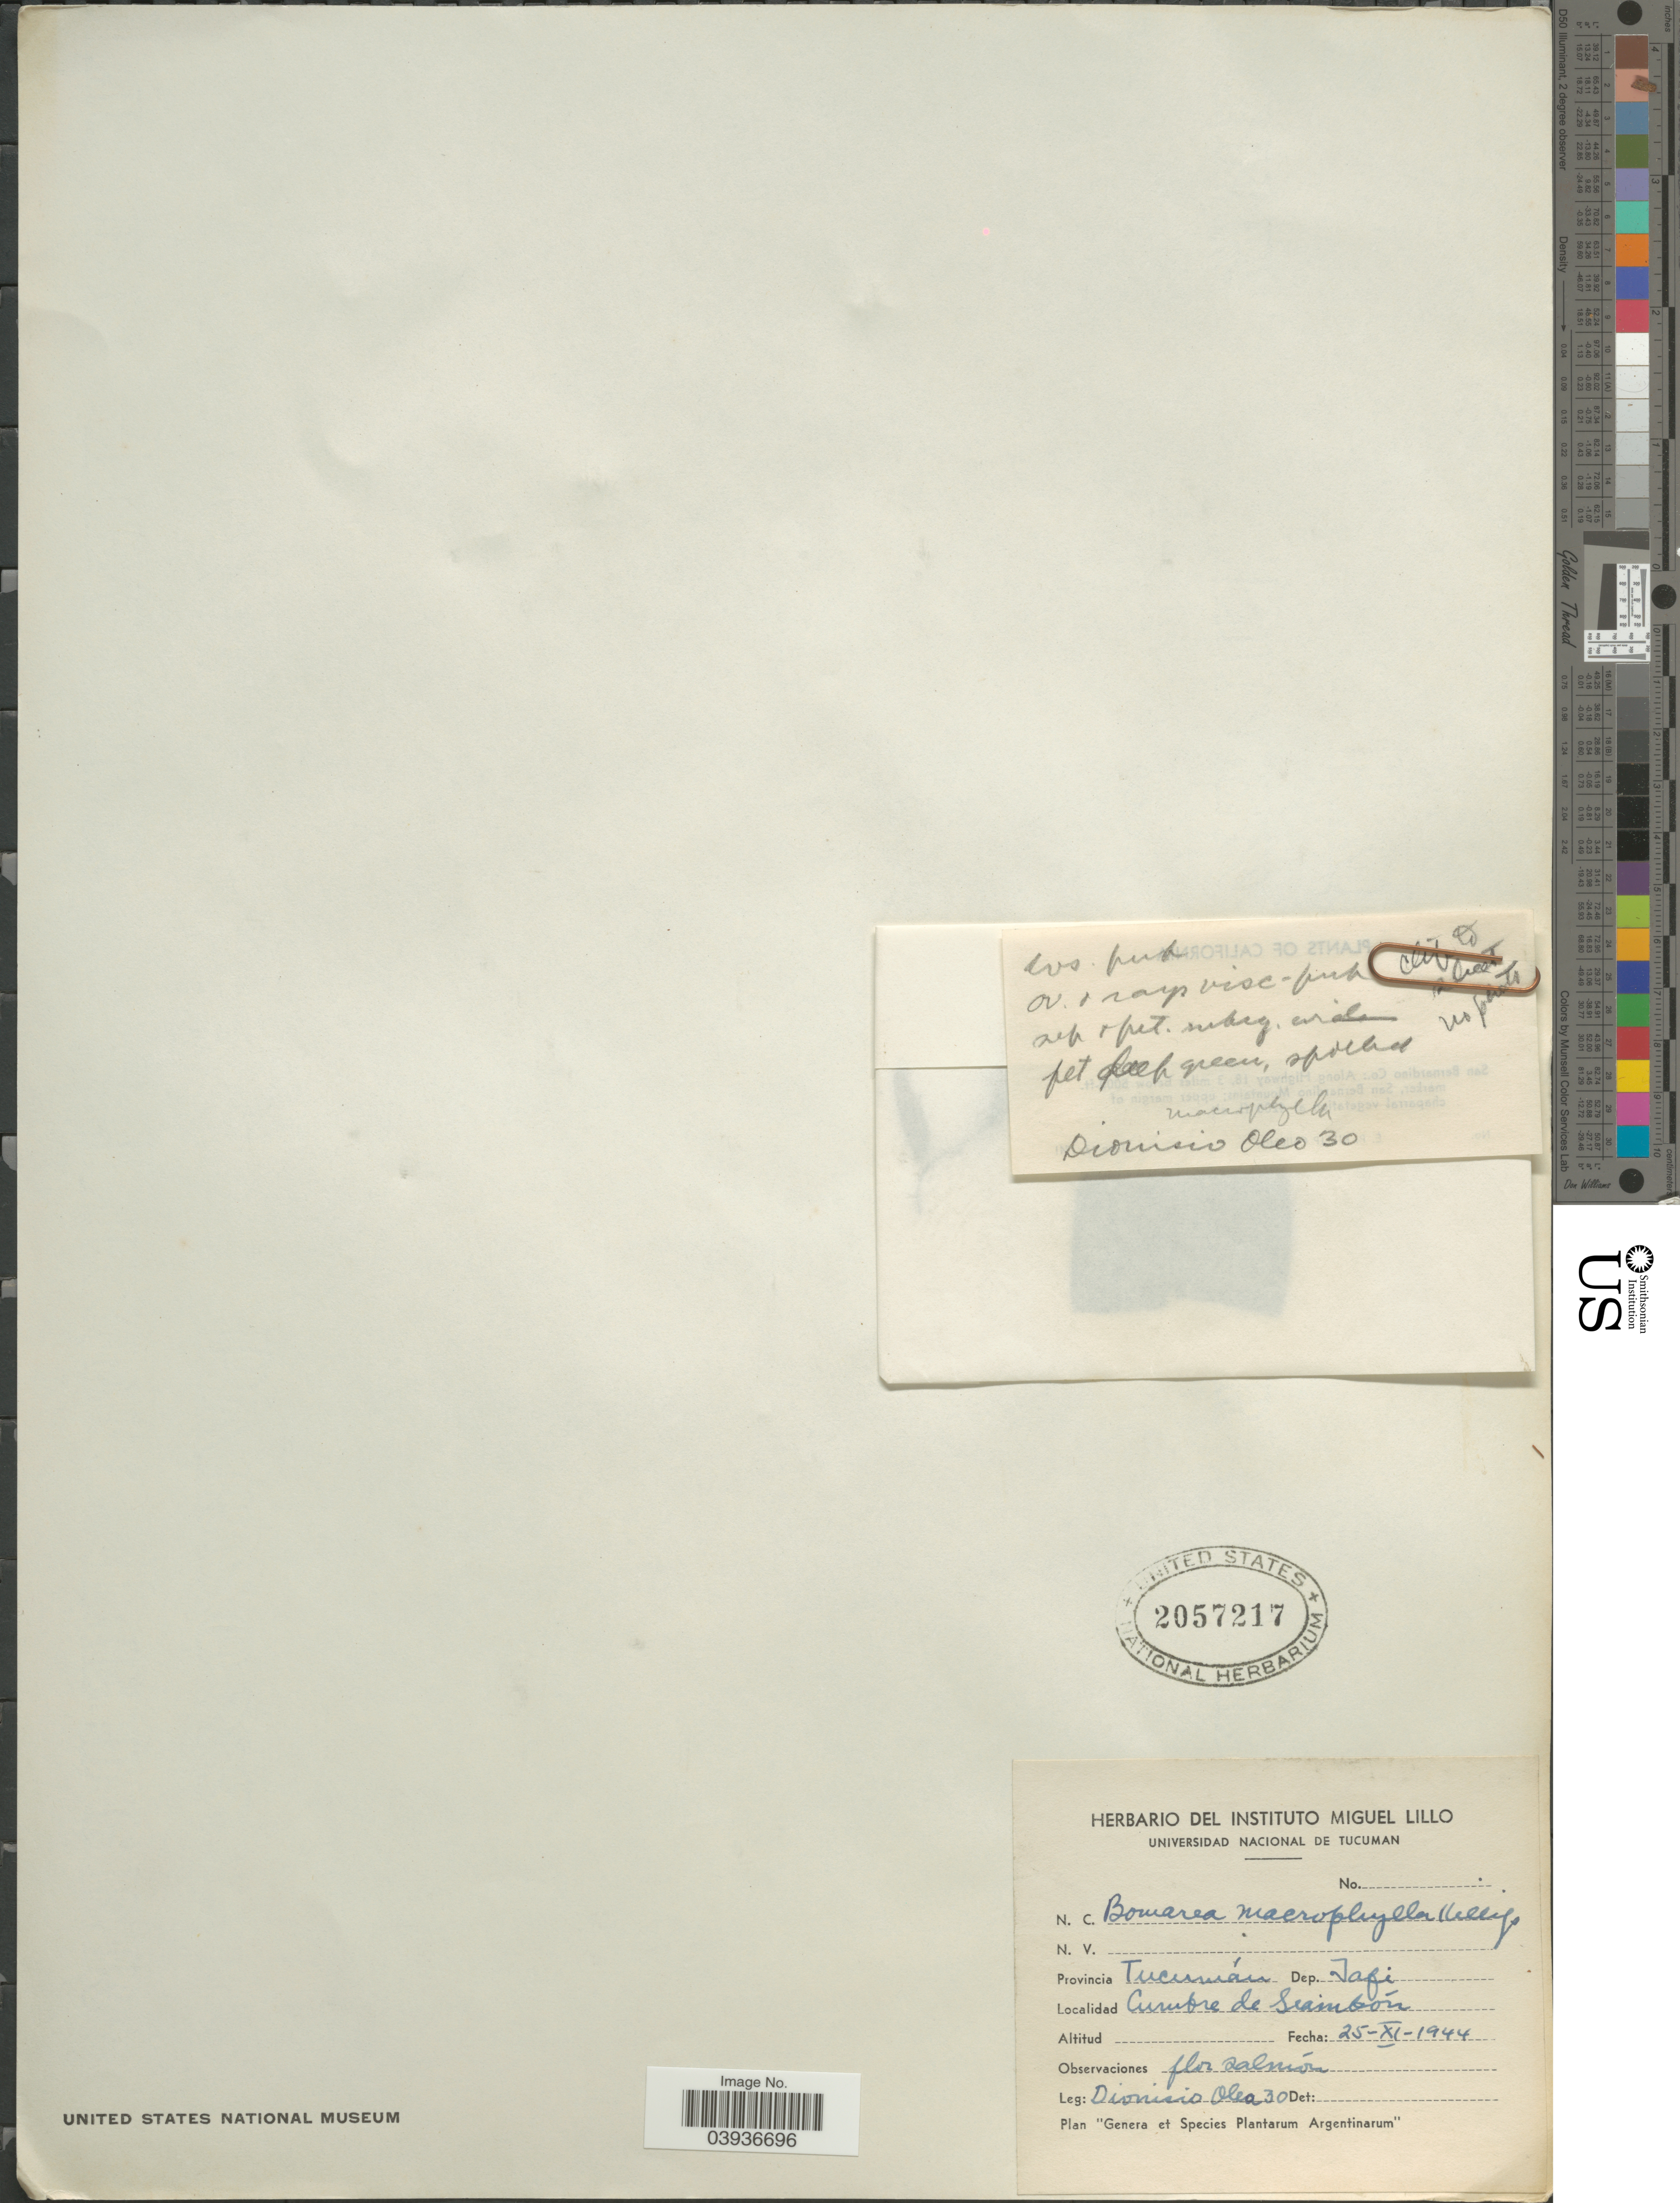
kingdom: Plantae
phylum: Tracheophyta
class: Liliopsida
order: Liliales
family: Alstroemeriaceae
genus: Bomarea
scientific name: Bomarea ovata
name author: (Cav.) Mirb.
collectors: D. Olea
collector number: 30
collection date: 1944-11-25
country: Argentina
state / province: Tucuman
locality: Dep. Tafi. Cumbre de Seambón.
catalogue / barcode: US 2057217